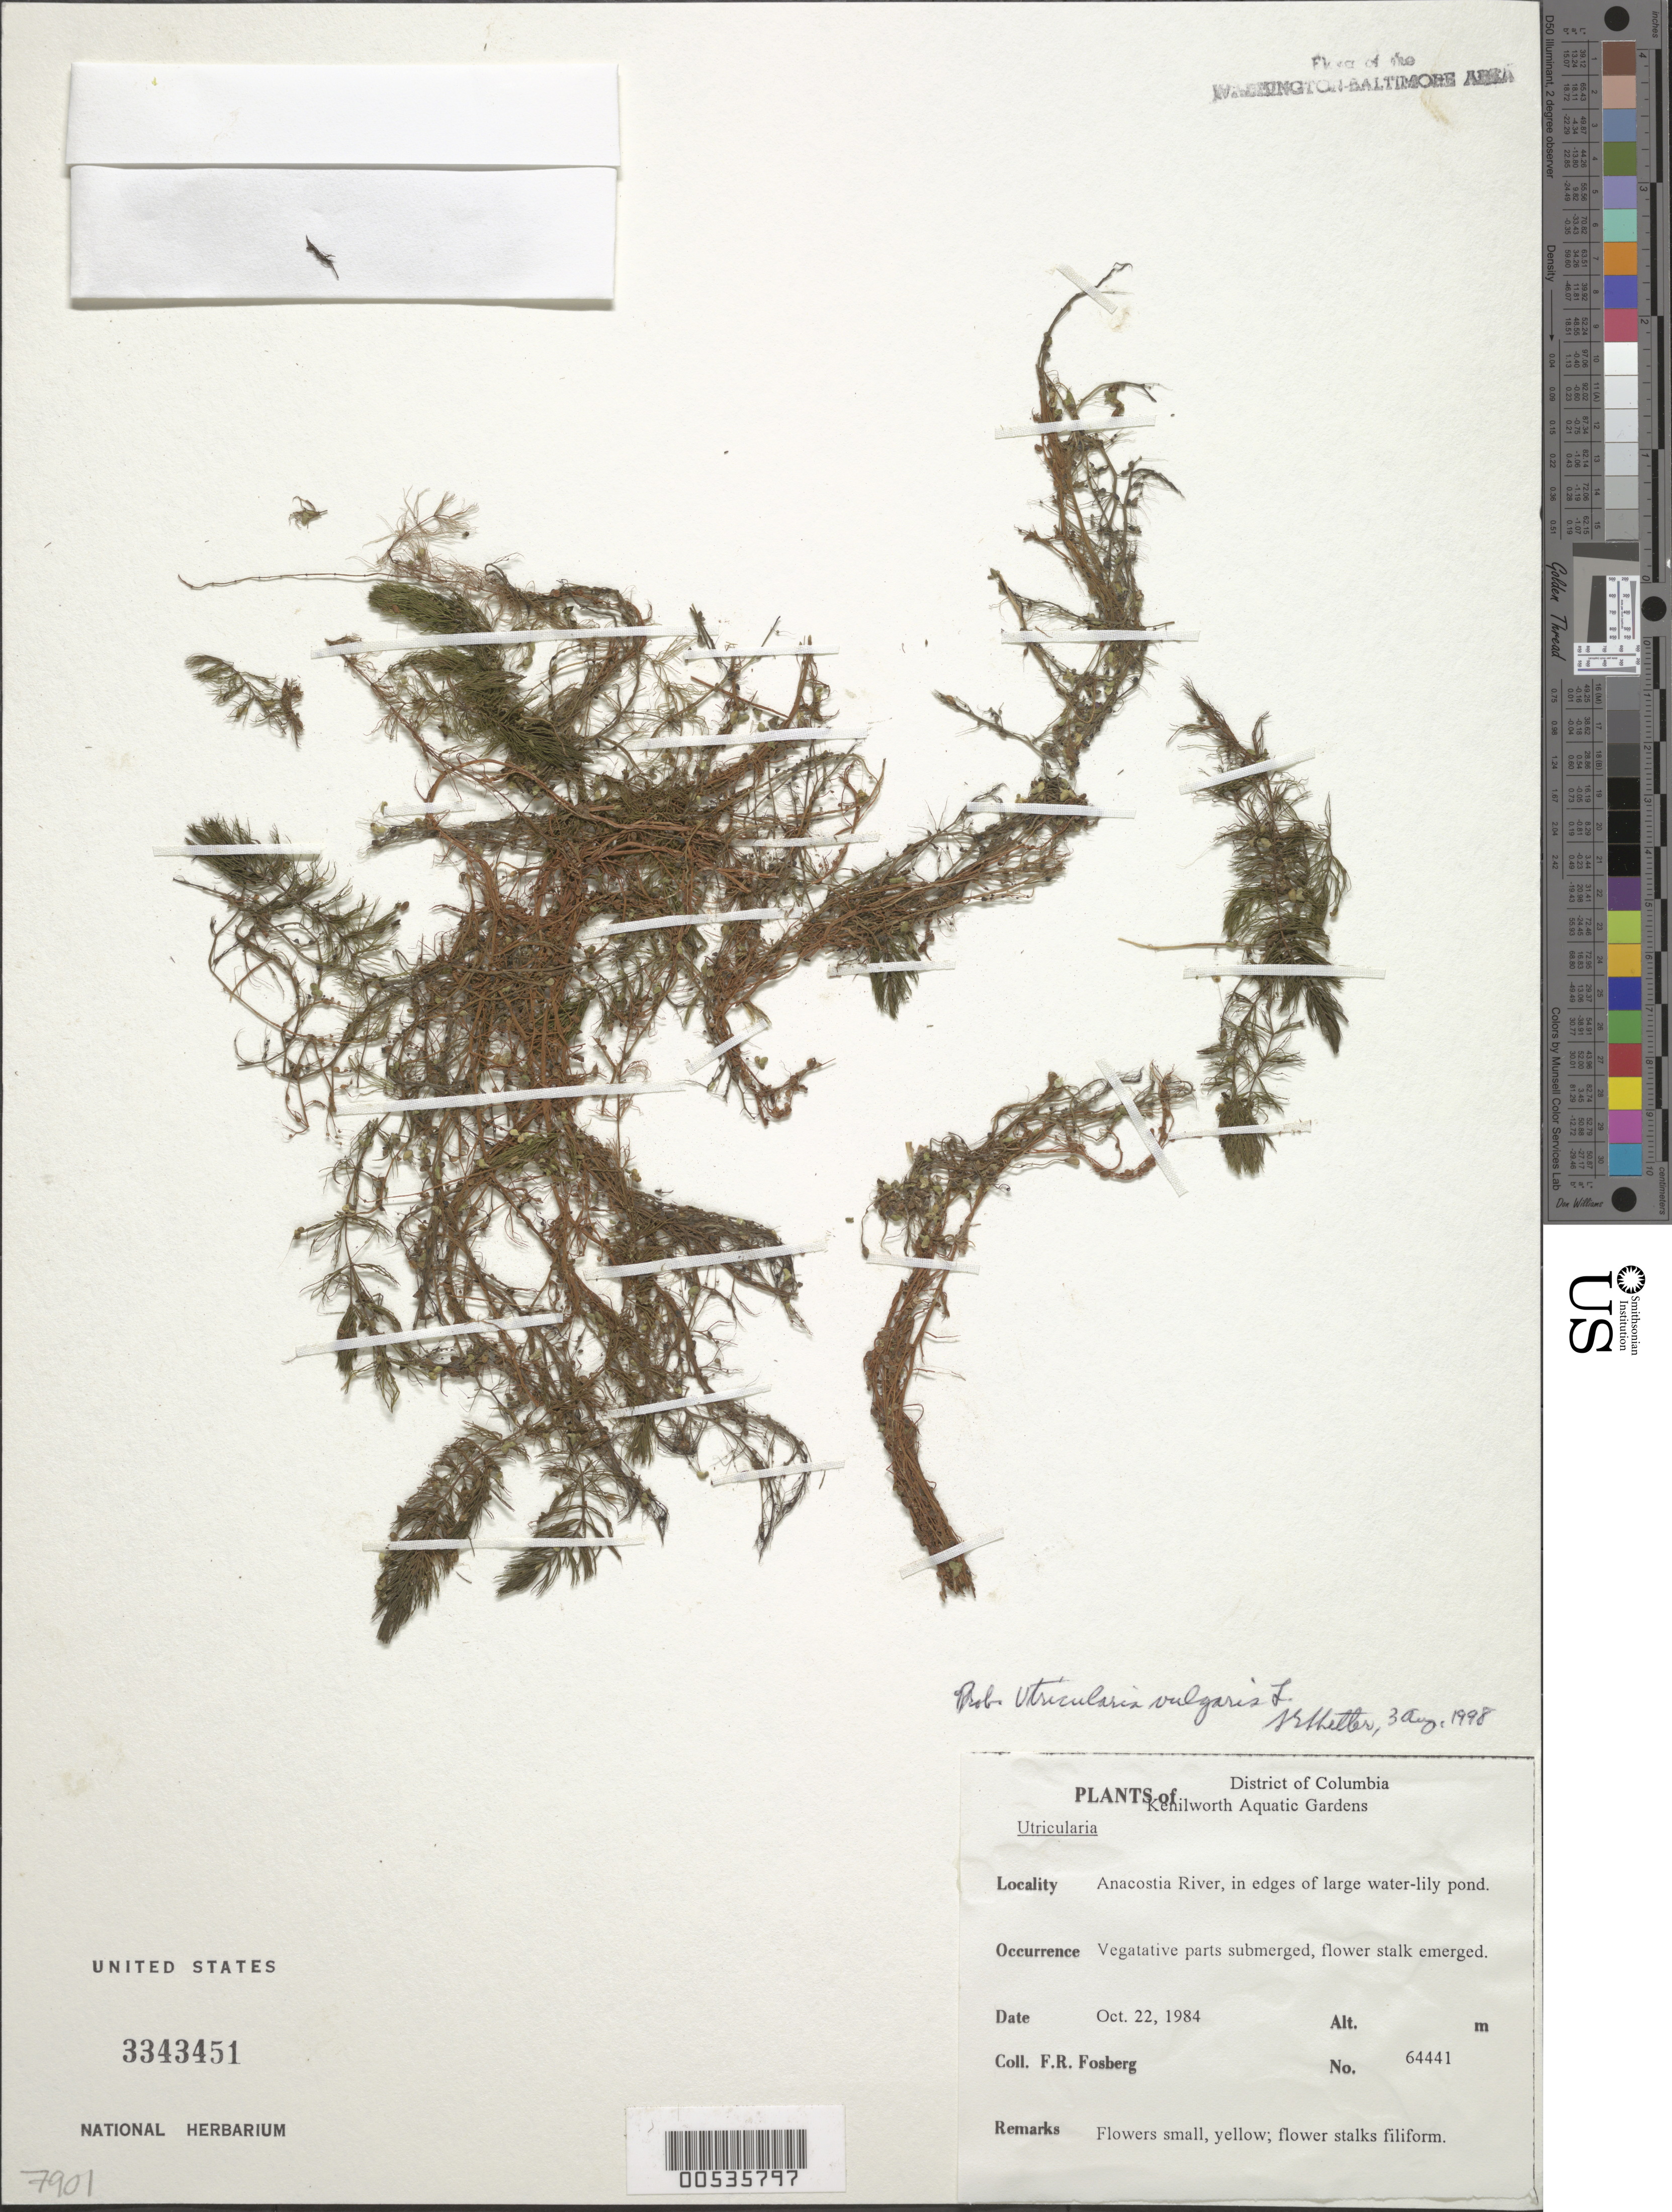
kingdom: Plantae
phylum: Tracheophyta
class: Magnoliopsida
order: Lamiales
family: Lentibulariaceae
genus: Utricularia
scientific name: Utricularia vulgaris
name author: L.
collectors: F. R. Fosberg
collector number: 64441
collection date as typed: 22 Oct 1984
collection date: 1984-10-22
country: United States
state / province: District of Columbia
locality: Anacostia River, Kenilworth Aquatic Gardens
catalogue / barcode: US 3343451